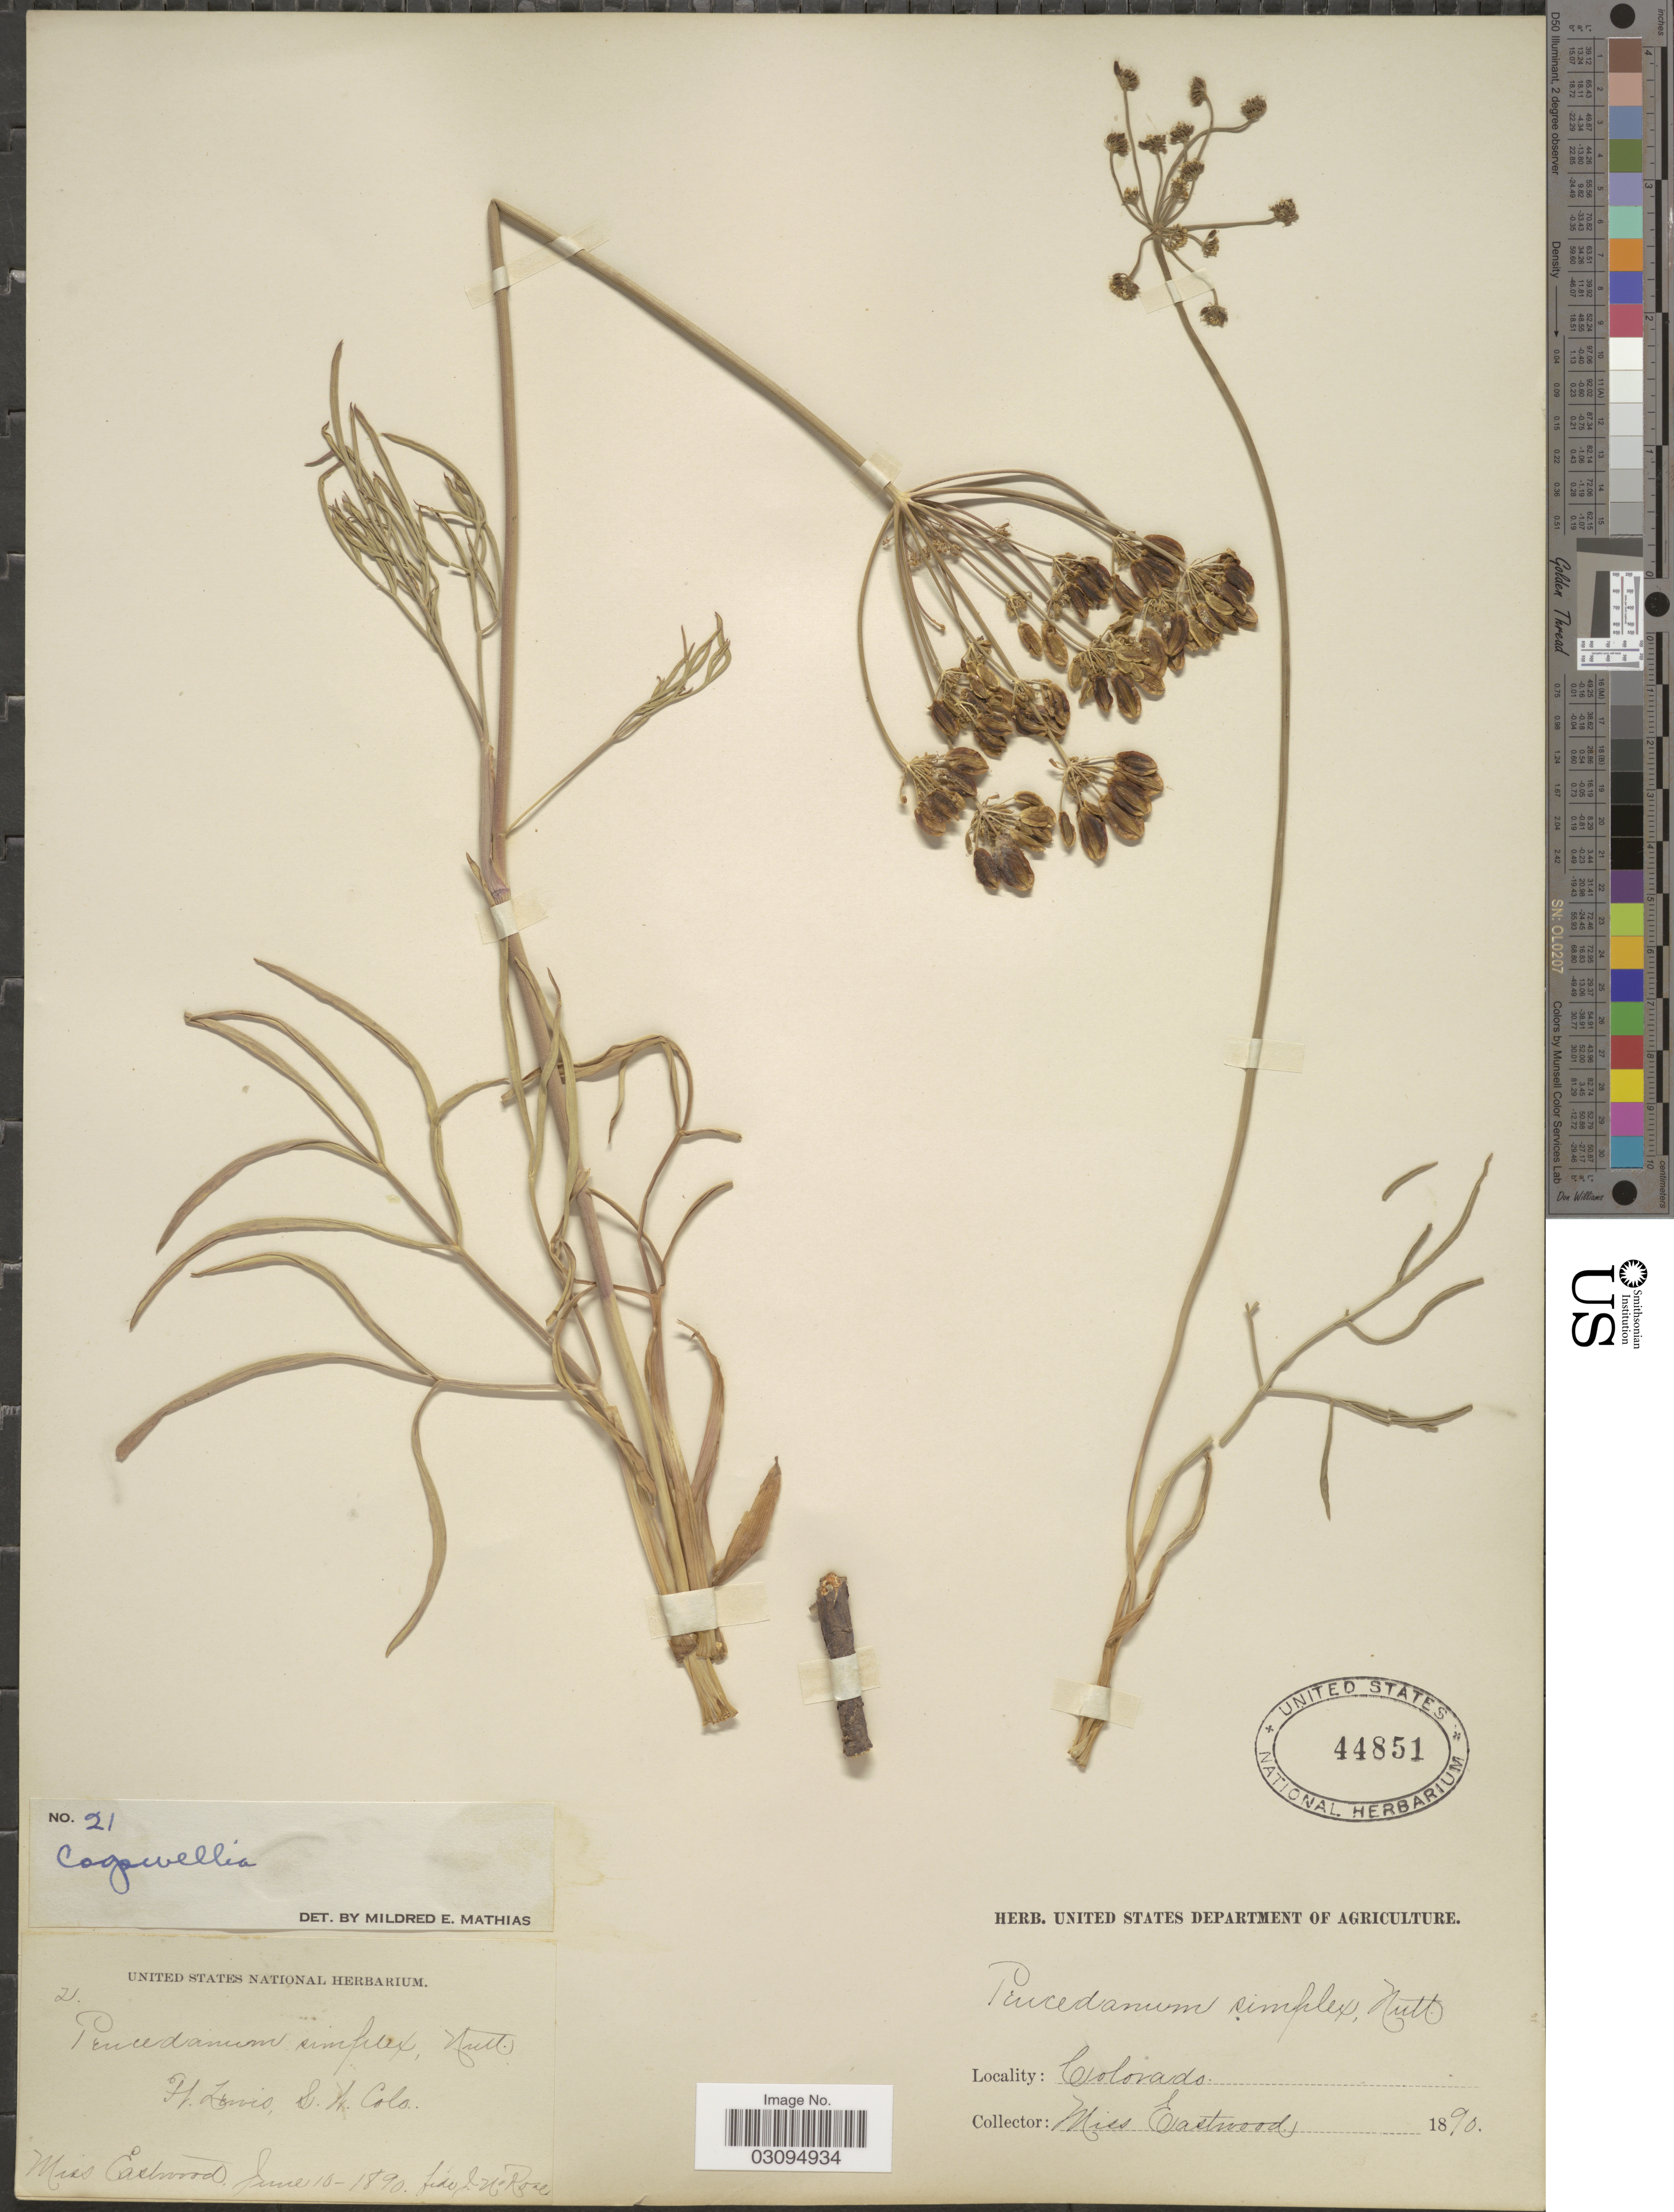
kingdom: Plantae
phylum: Tracheophyta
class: Magnoliopsida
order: Apiales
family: Apiaceae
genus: Lomatium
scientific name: Lomatium platycarpum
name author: (Torr.) J.M. Coult. & Rose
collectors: Eastwood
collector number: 21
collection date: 1890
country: United States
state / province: Colorado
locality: Ft Lewis, S.W. Colo.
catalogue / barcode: US 44851